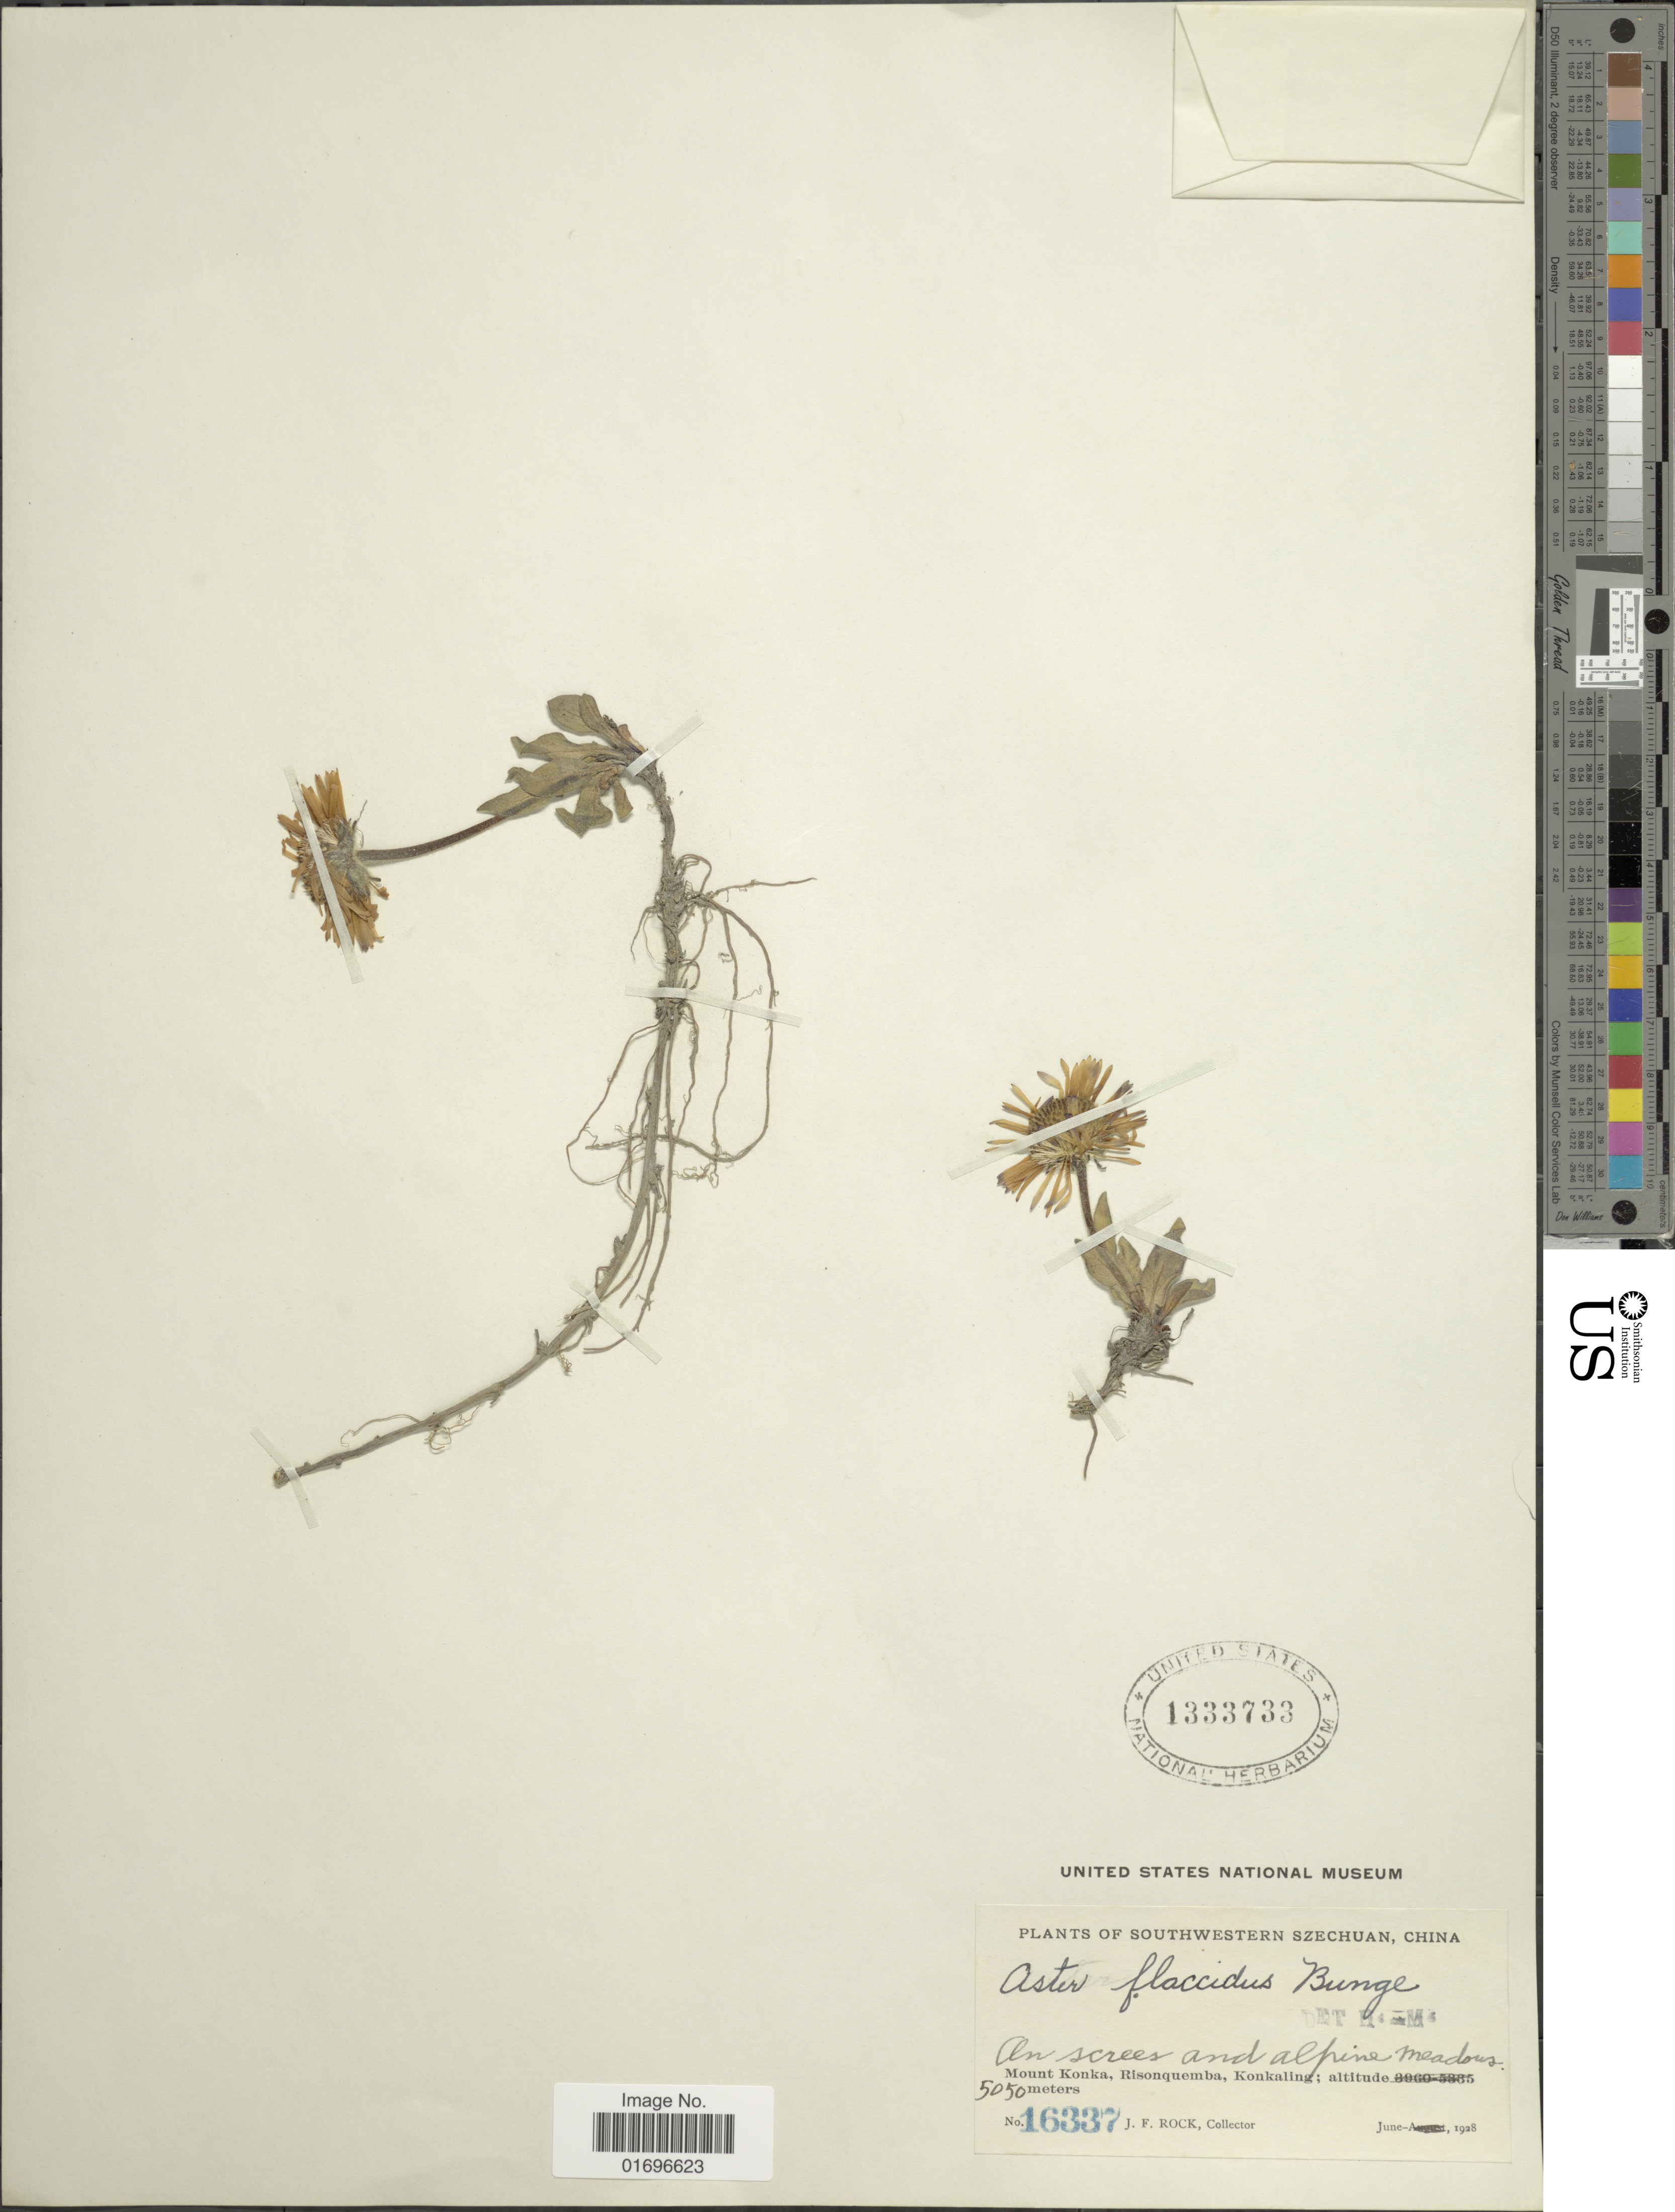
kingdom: Plantae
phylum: Tracheophyta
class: Magnoliopsida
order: Asterales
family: Asteraceae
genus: Aster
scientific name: Aster flaccidus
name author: Bunge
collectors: J. Rock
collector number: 16337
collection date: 1928-06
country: China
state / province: Sichuan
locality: Southwestern Szechuan, China. Mount Konka, Risonquemba, Konkaling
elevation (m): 5050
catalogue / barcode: US 1333733